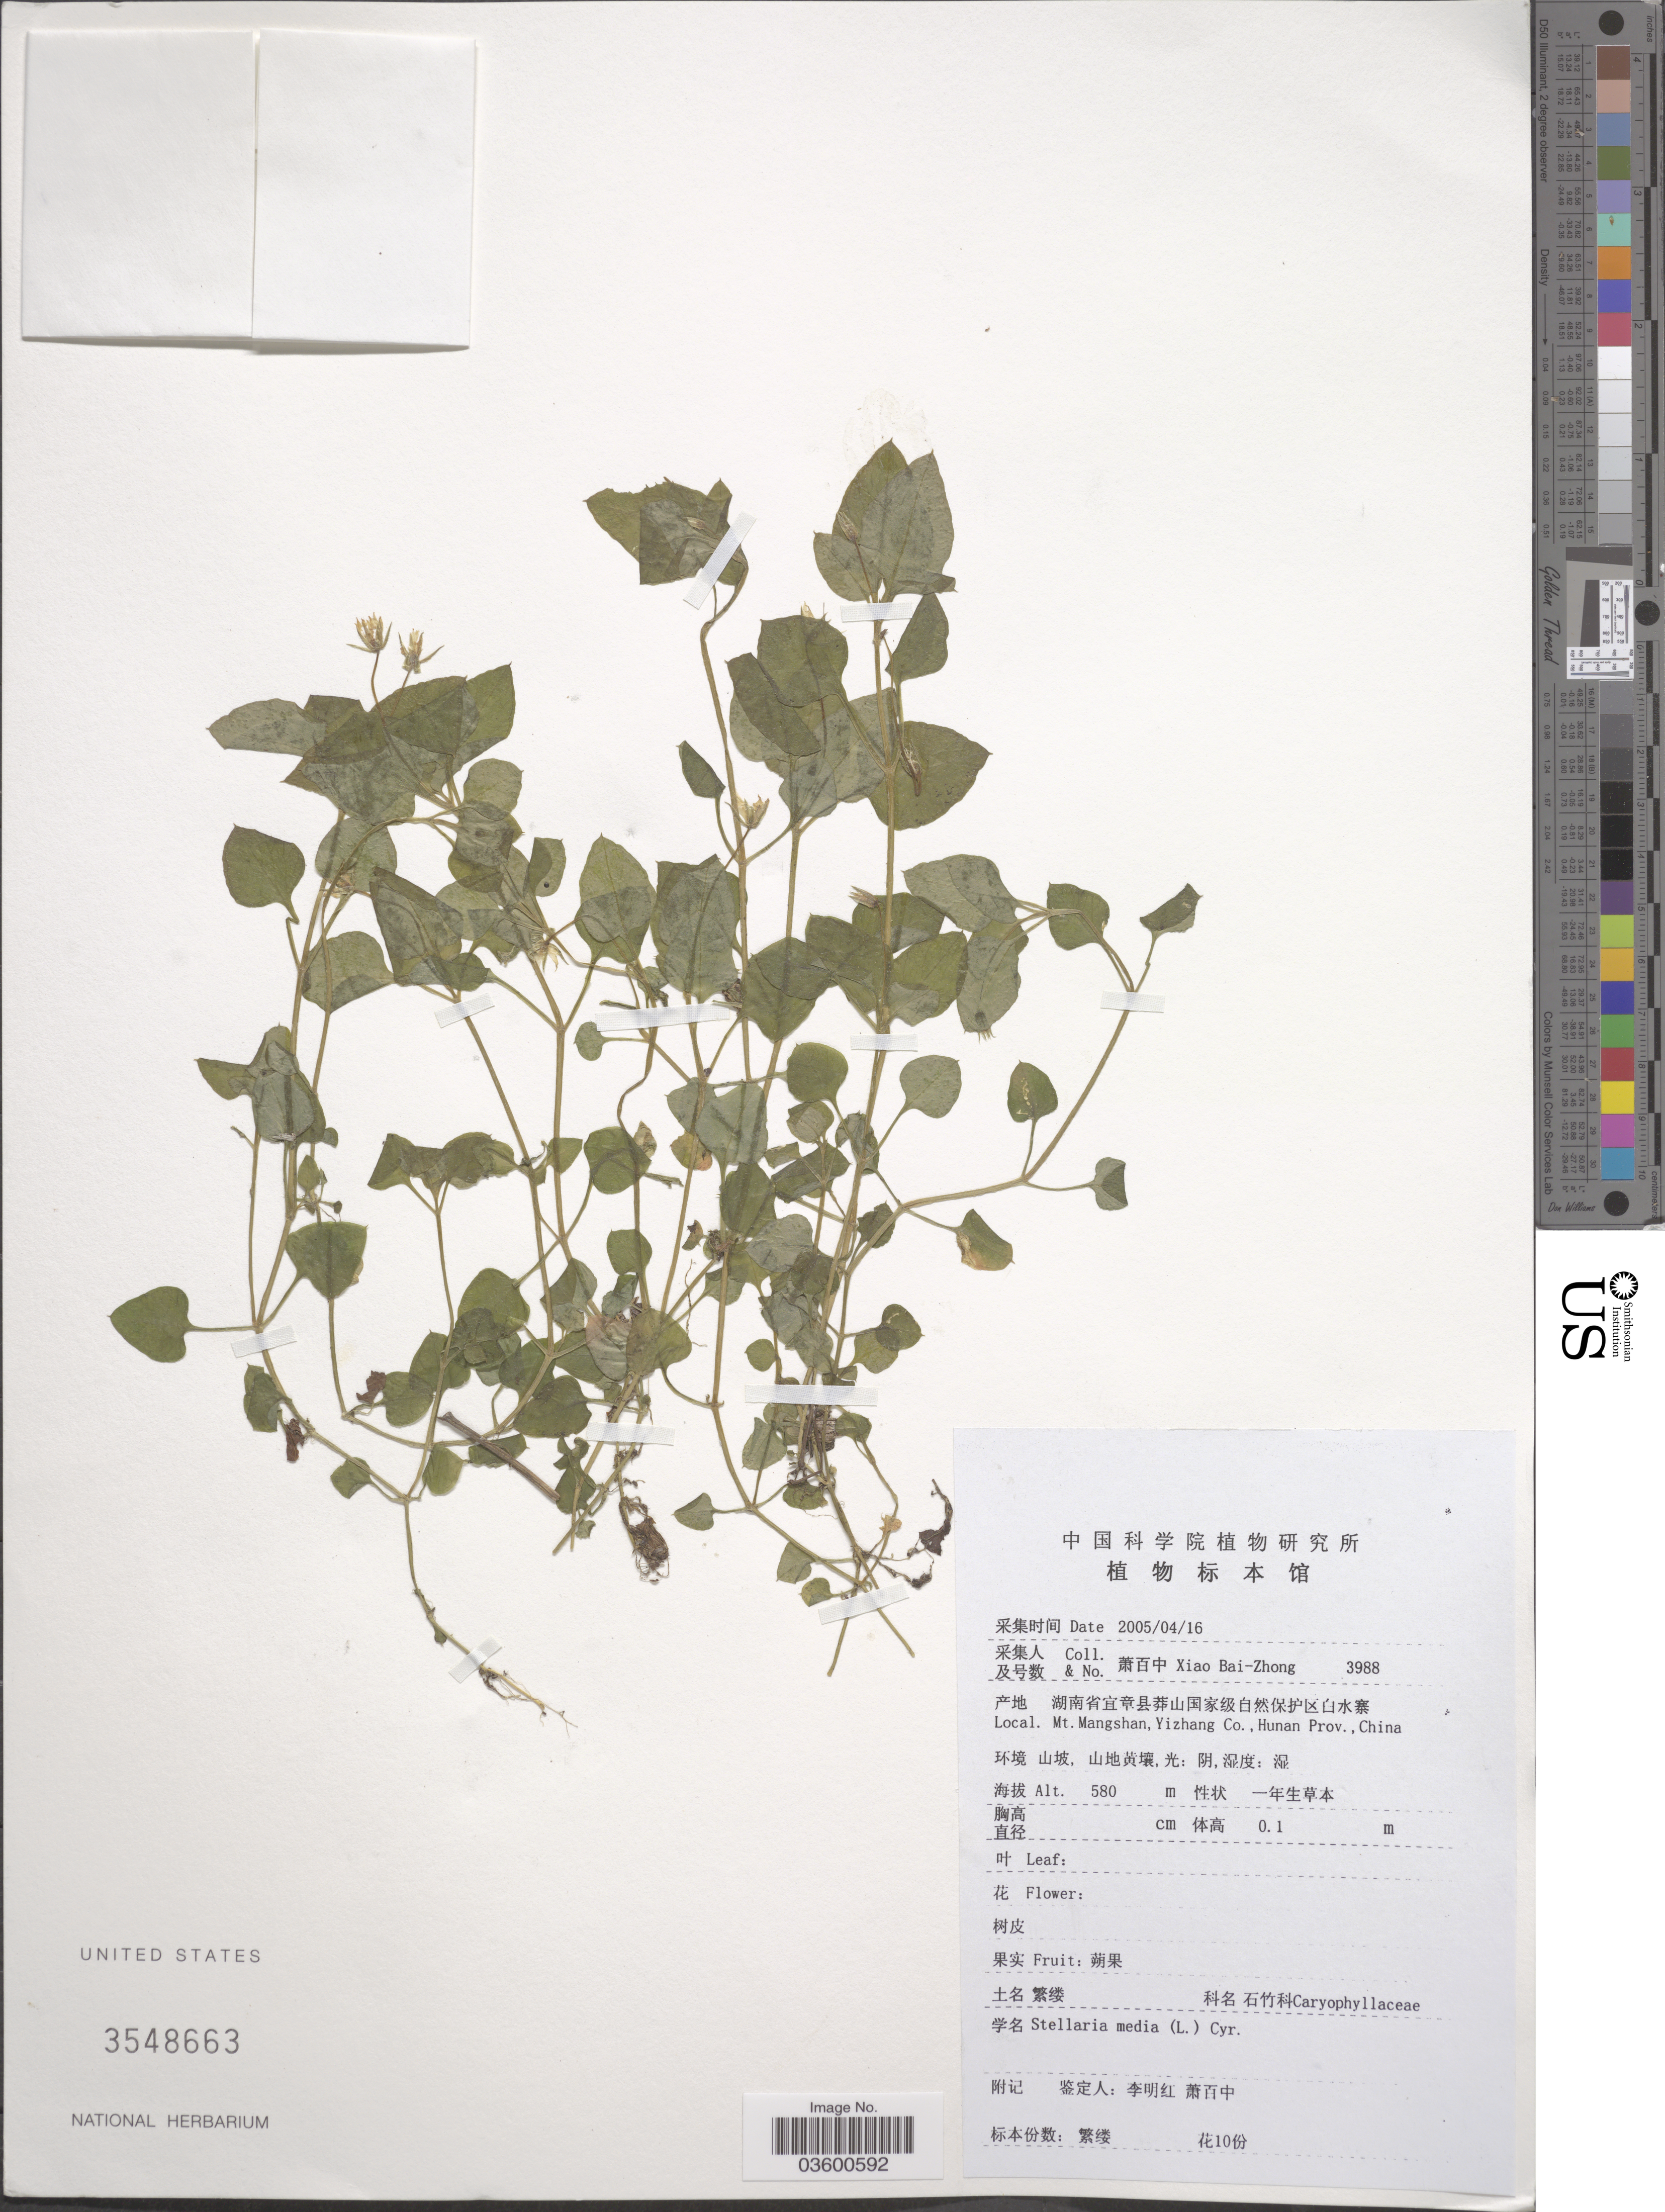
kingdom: Plantae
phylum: Tracheophyta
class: Magnoliopsida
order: Caryophyllales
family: Caryophyllaceae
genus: Stellaria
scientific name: Stellaria media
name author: (L.) Vill.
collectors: B. Z. Xiao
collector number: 3988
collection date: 2005-04-16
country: China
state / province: Hunan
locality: Mt. Mangshan, Yizhang Co.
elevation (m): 580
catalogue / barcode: US 3548663